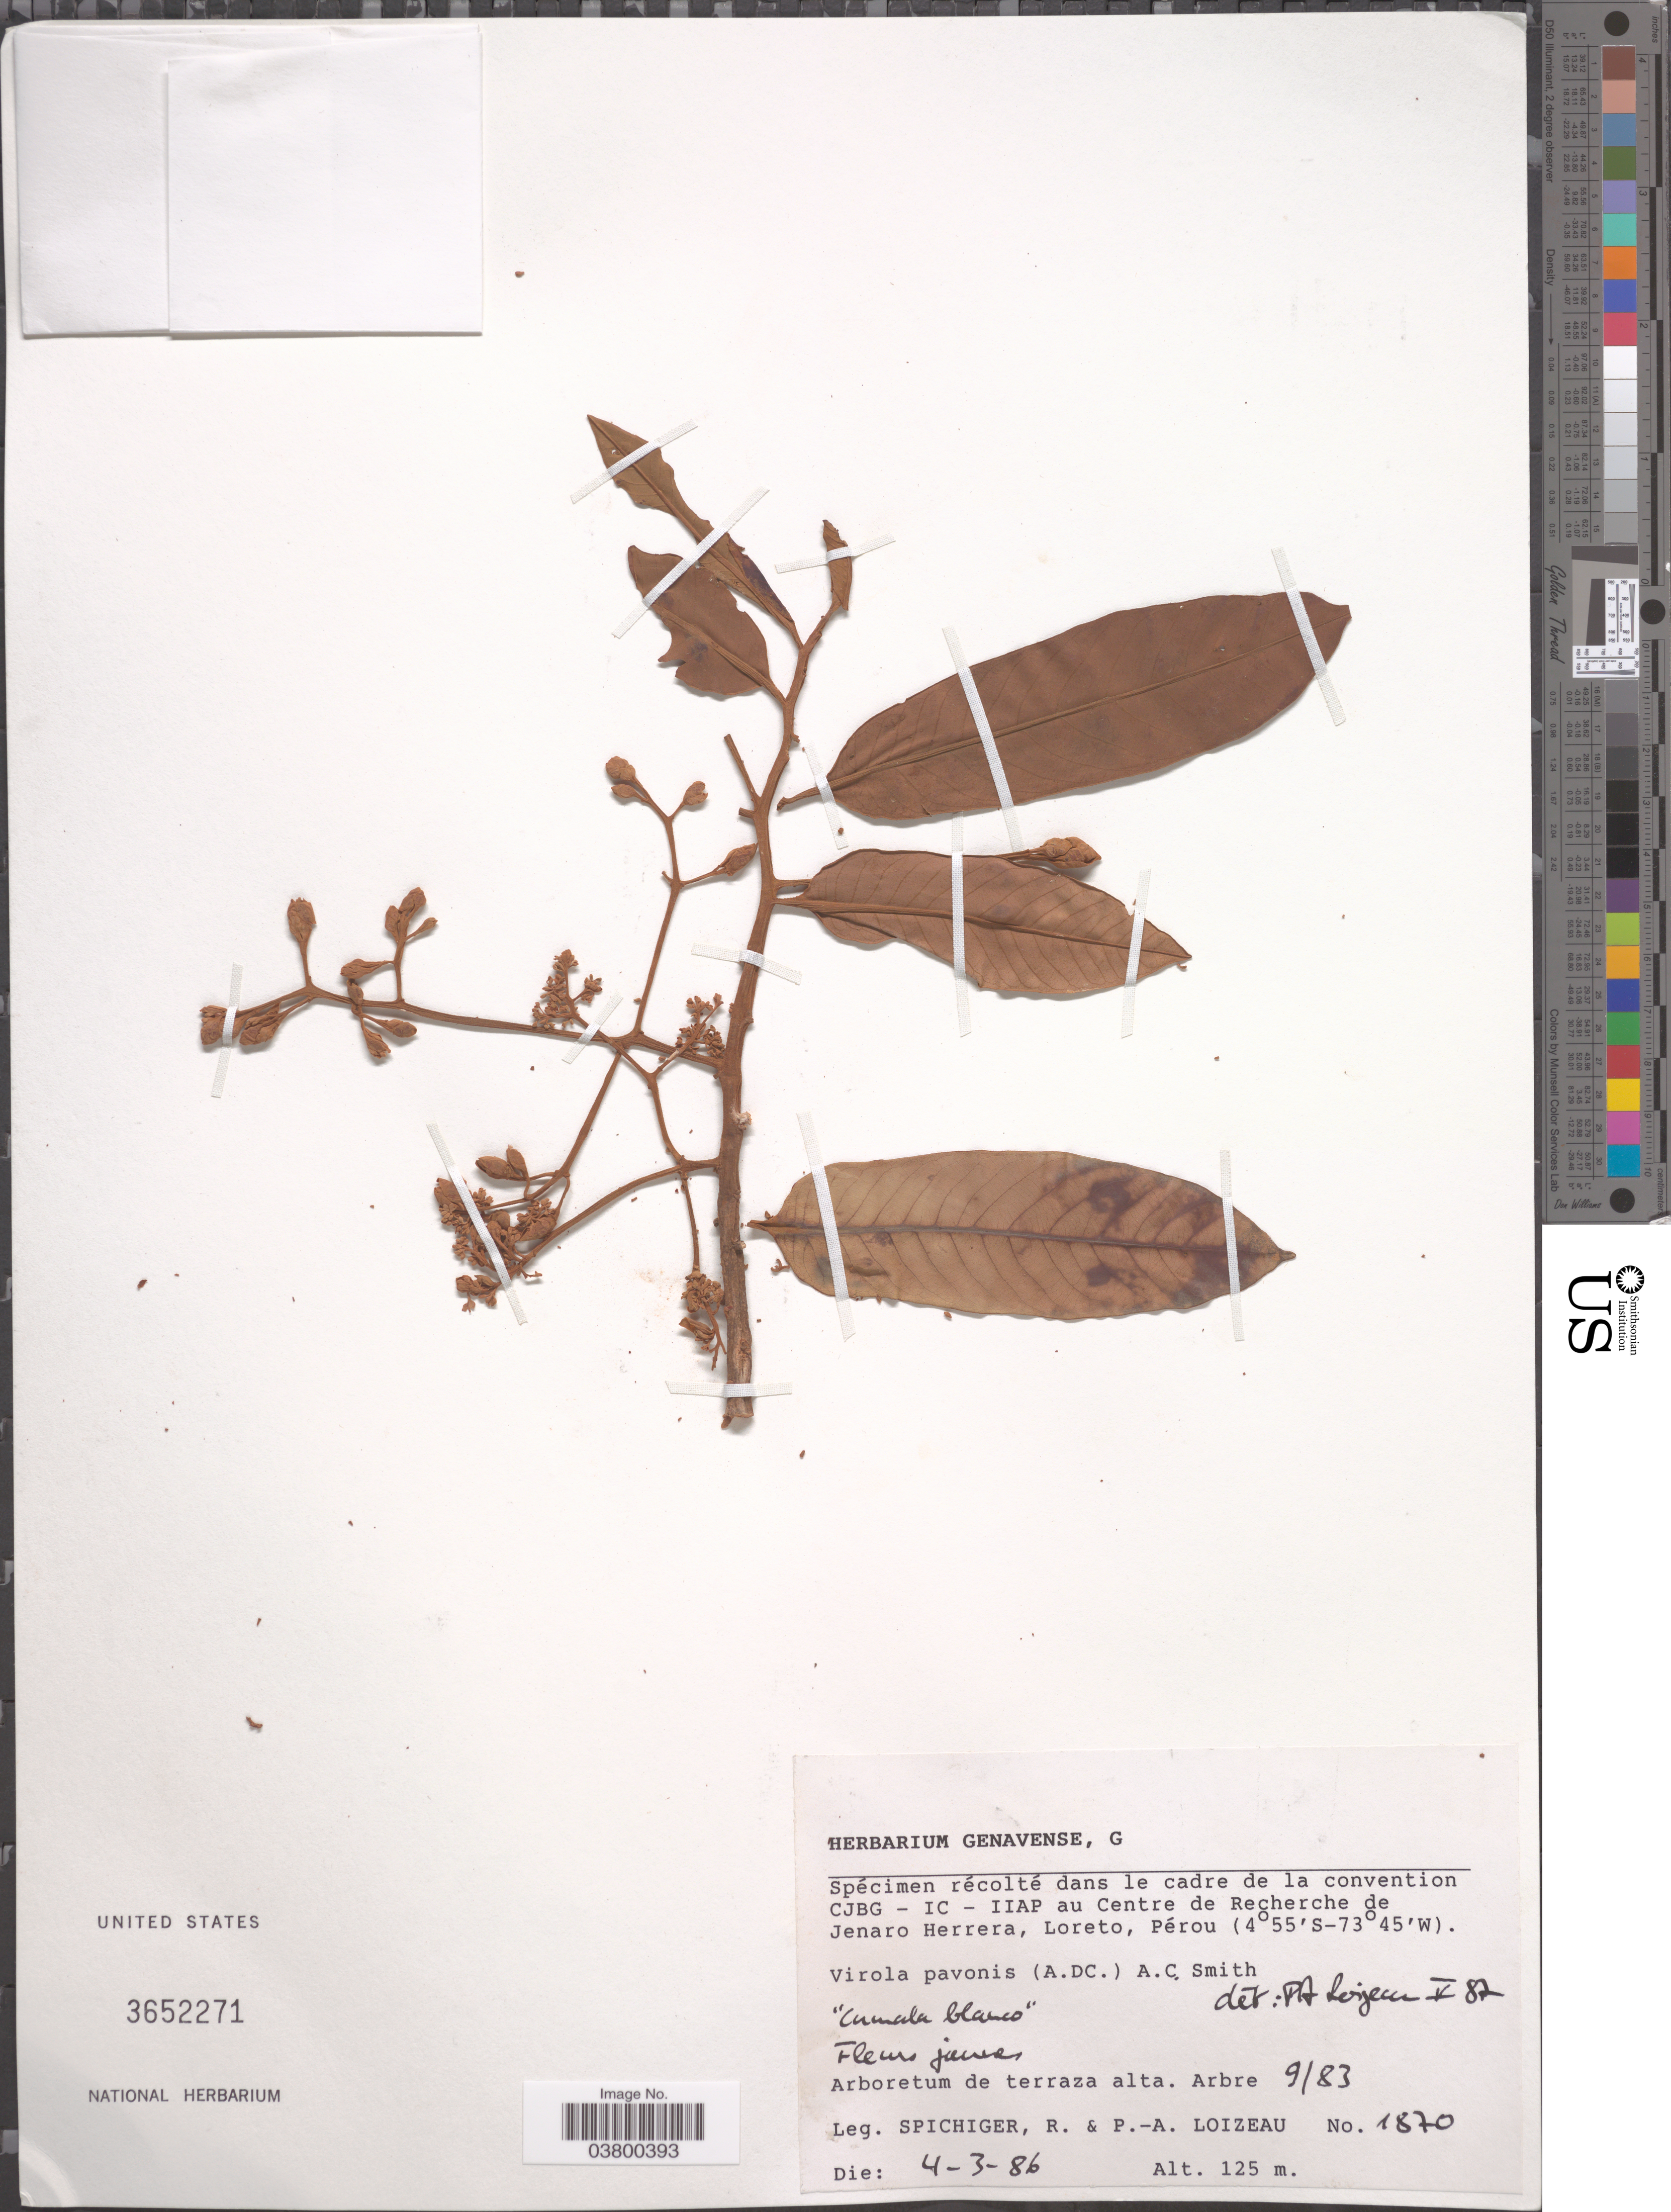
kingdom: Plantae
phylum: Tracheophyta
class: Magnoliopsida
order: Magnoliales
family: Myristicaceae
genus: Virola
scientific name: Virola pavonis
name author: (A. DC.) A.C. Sm.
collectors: R. Spichiger & P. Loizeau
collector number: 1870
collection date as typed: Transcribed d/m/y: 4/3/86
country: Peru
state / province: Loreto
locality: Centre de Recherche de Jenaro Herrera, Loreto, Pérou. Arboretum de terraza alta - Arbre 9/83.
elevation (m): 125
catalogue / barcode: US 3652271